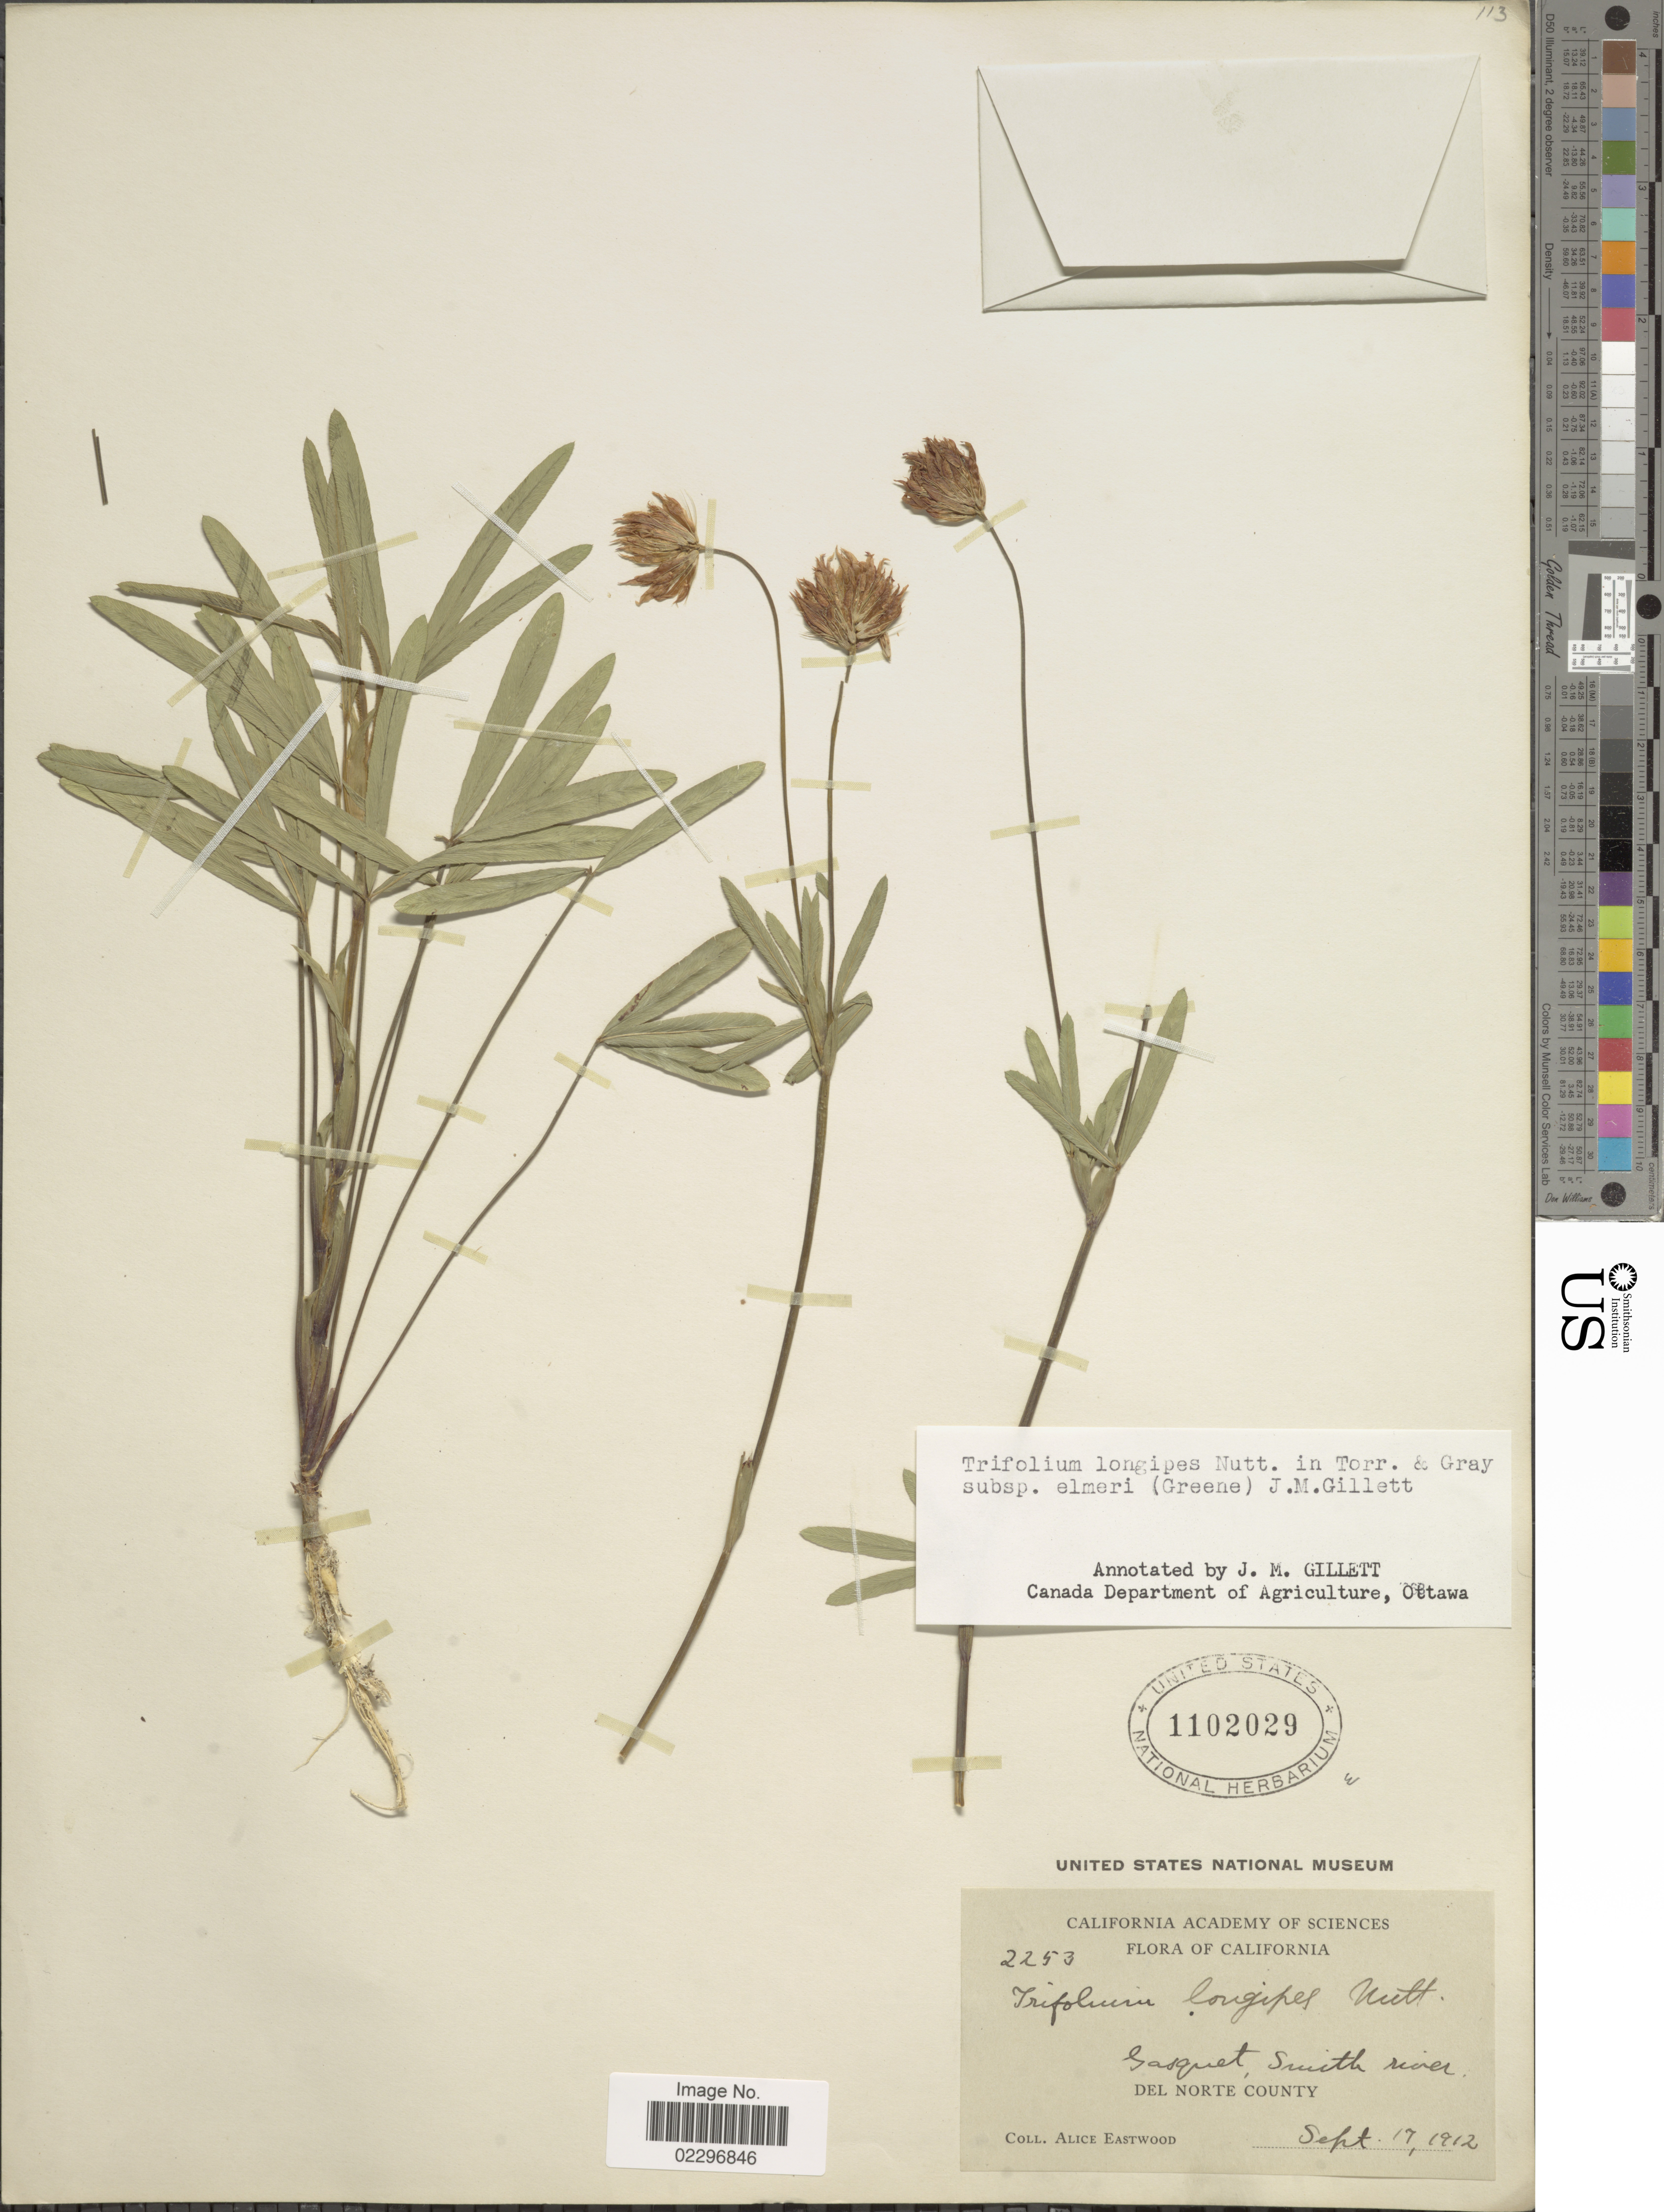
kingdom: Plantae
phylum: Tracheophyta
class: Magnoliopsida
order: Fabales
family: Fabaceae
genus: Trifolium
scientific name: Trifolium longipes subsp. elmeri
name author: (Greene) J.M. Gillett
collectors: A. Eastwood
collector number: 2253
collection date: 1912-09-17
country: United States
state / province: California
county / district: Del Norte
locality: Gasquet, Smith river, Del Norte County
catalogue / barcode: US 1102029